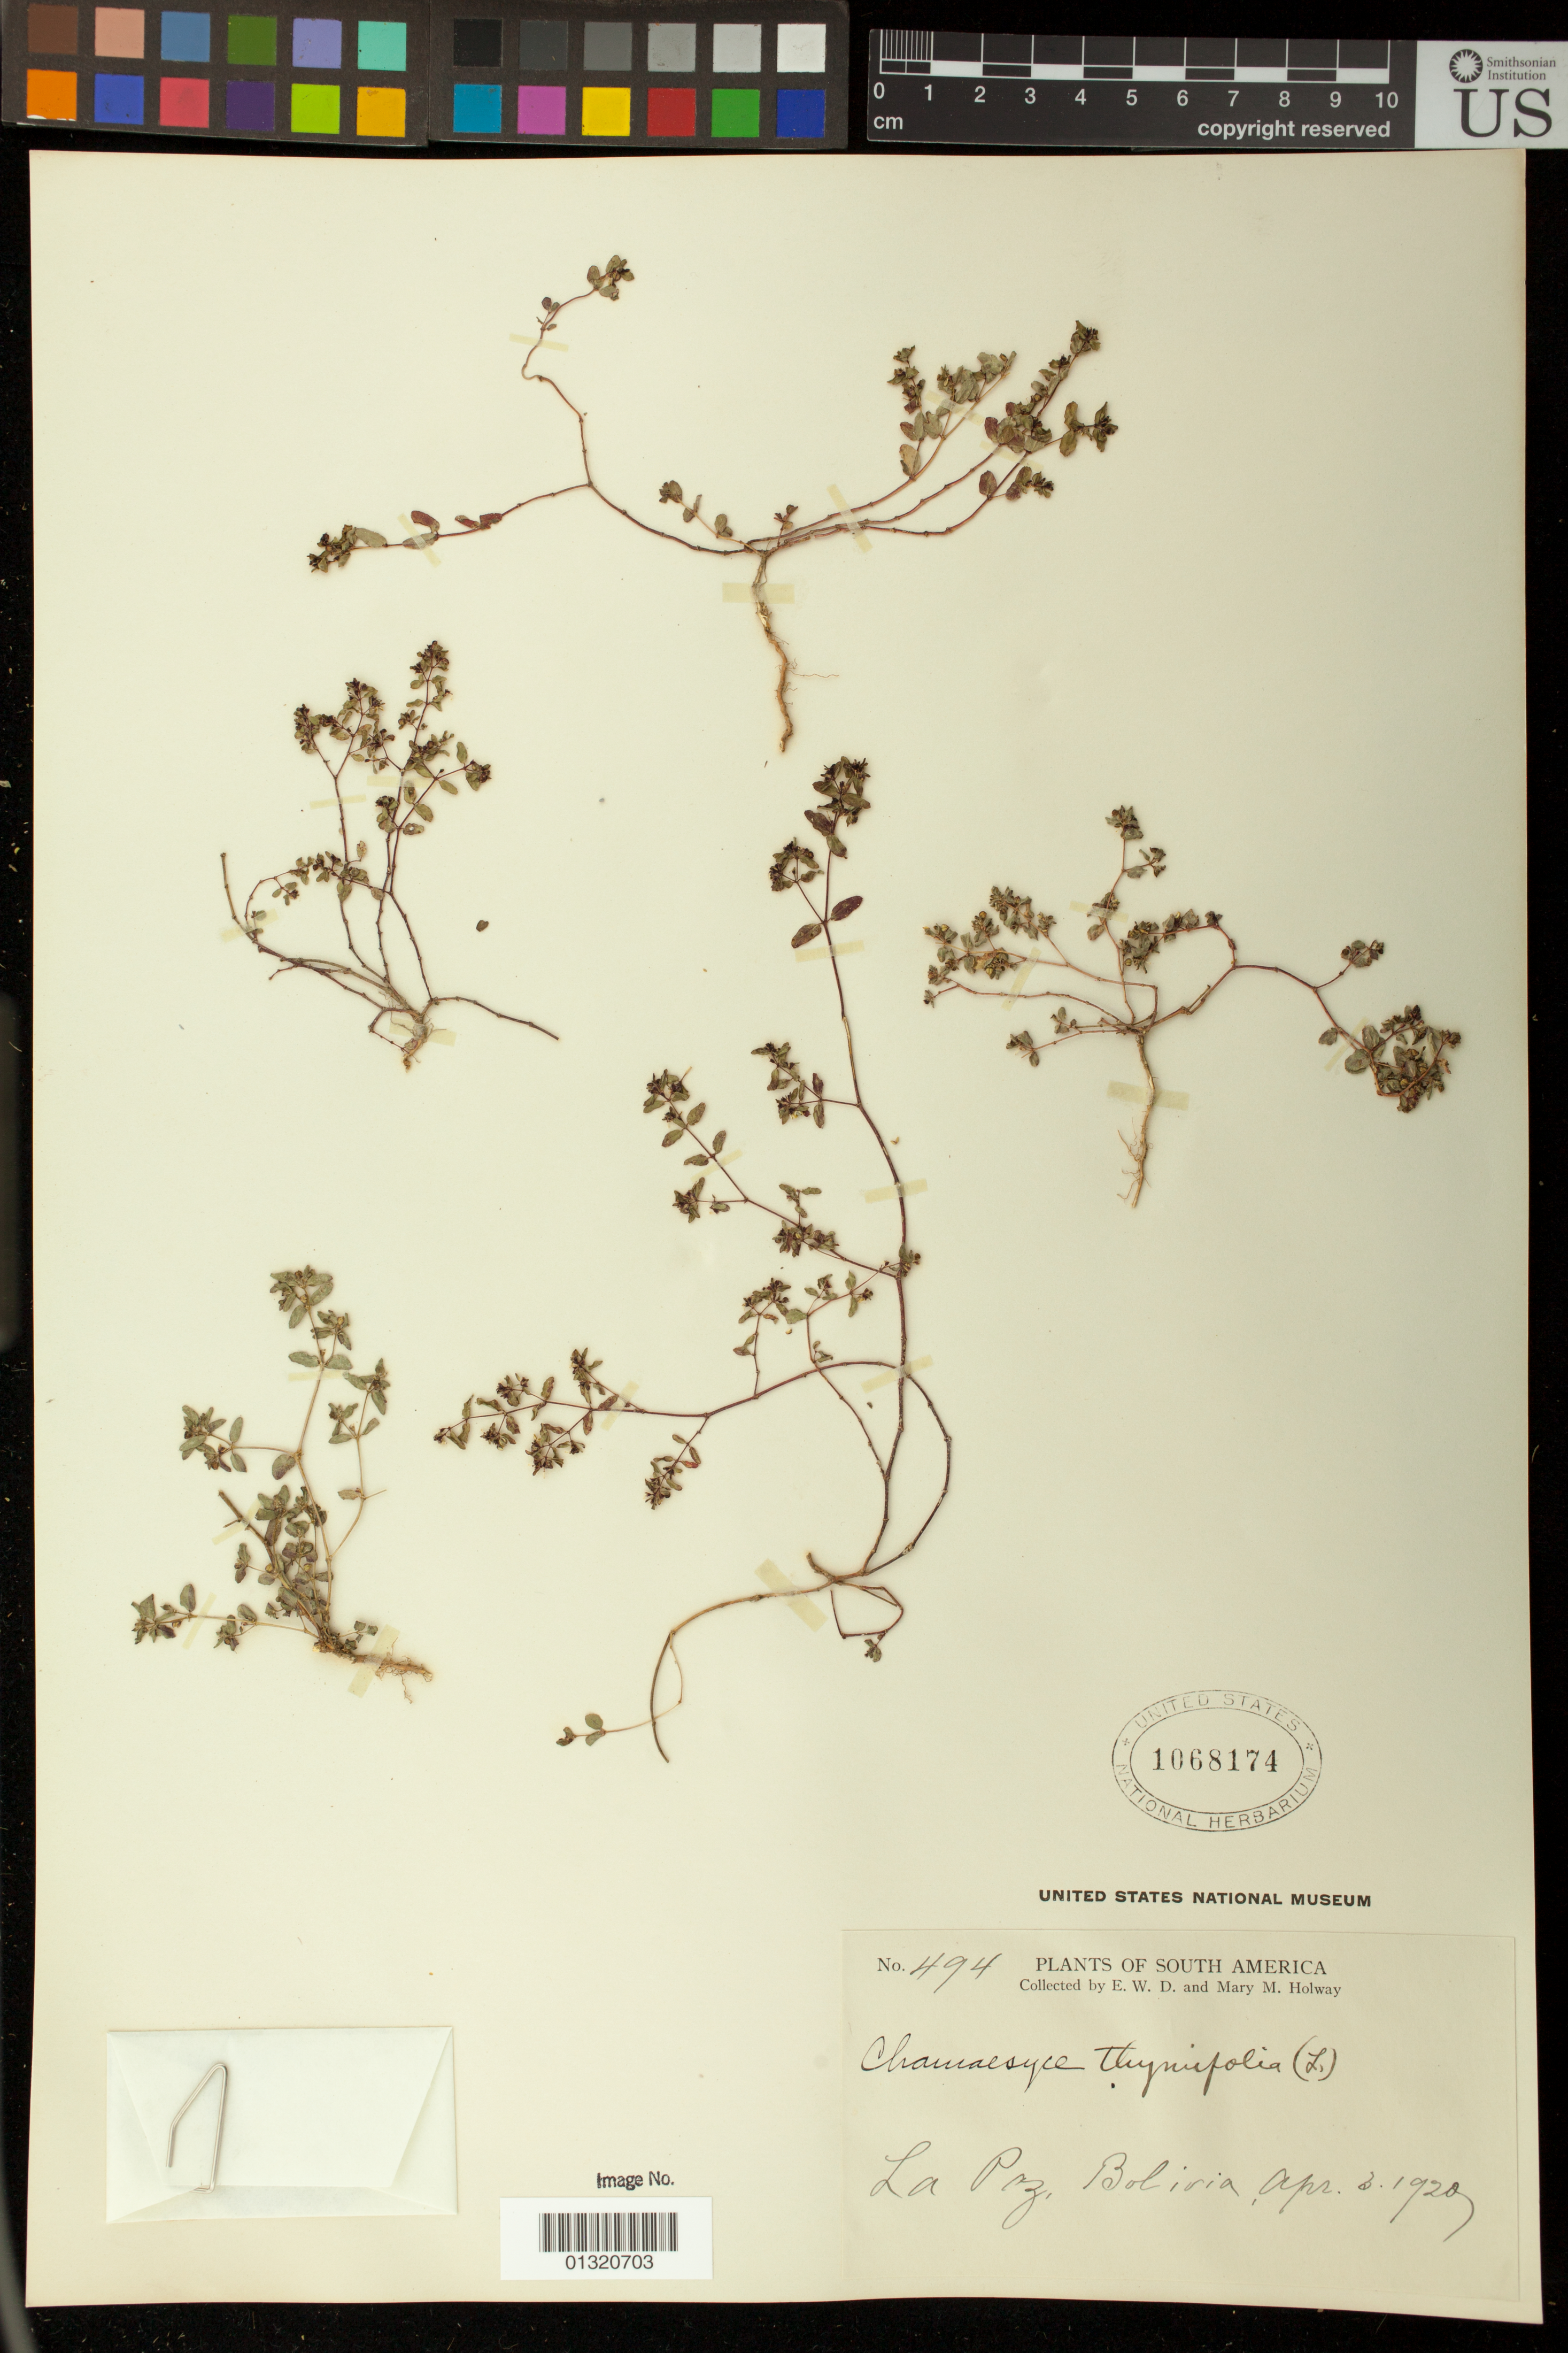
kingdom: Plantae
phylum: Tracheophyta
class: Magnoliopsida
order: Malpighiales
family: Euphorbiaceae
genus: Euphorbia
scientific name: Euphorbia thymifolia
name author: L.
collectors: E. W. D. Holway & M. M. Holway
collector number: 494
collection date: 1920-04-03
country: Bolivia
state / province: La Paz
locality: La Paz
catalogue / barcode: US 1068174